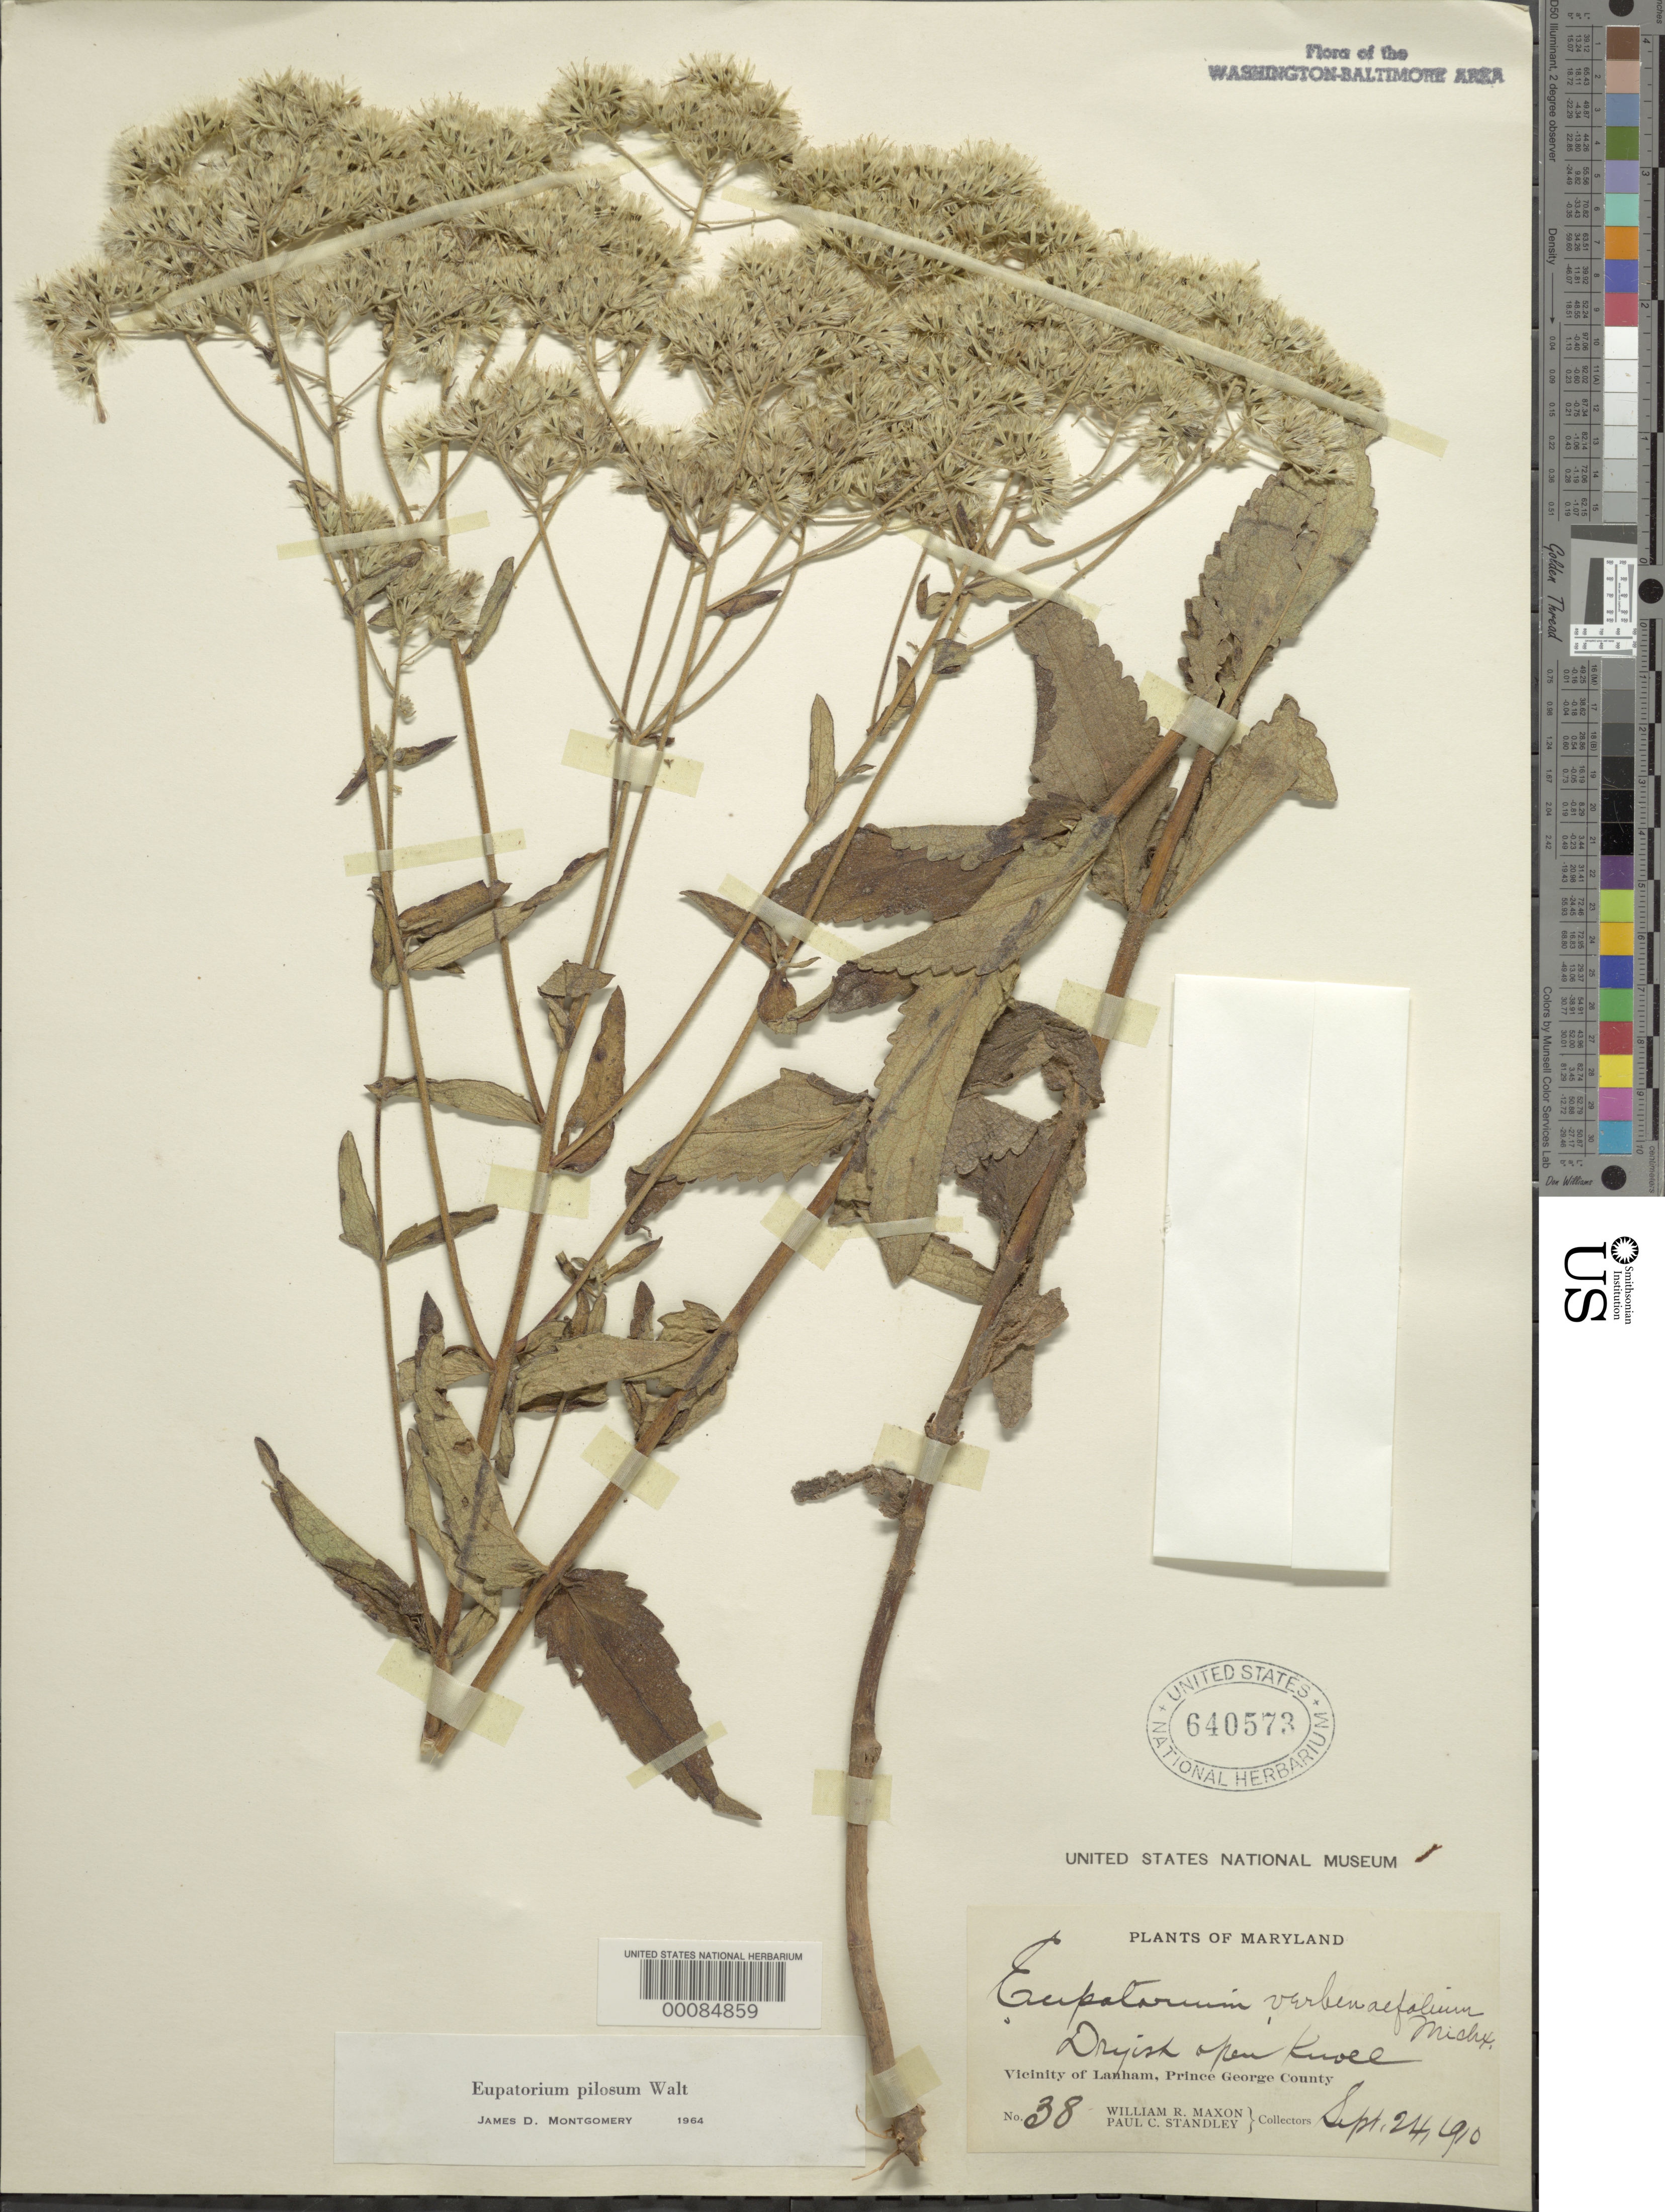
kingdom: Plantae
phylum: Tracheophyta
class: Magnoliopsida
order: Asterales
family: Asteraceae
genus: Eupatorium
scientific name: Eupatorium pilosum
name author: Walter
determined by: Montgomery, J. D.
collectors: W. R. Maxon & P. C. Standley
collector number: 38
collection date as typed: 24 Sep 1910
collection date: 1910-09-24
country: United States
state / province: Maryland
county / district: Prince George's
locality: Lanham vicinity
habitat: Dryish open knoll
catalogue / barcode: US 640573